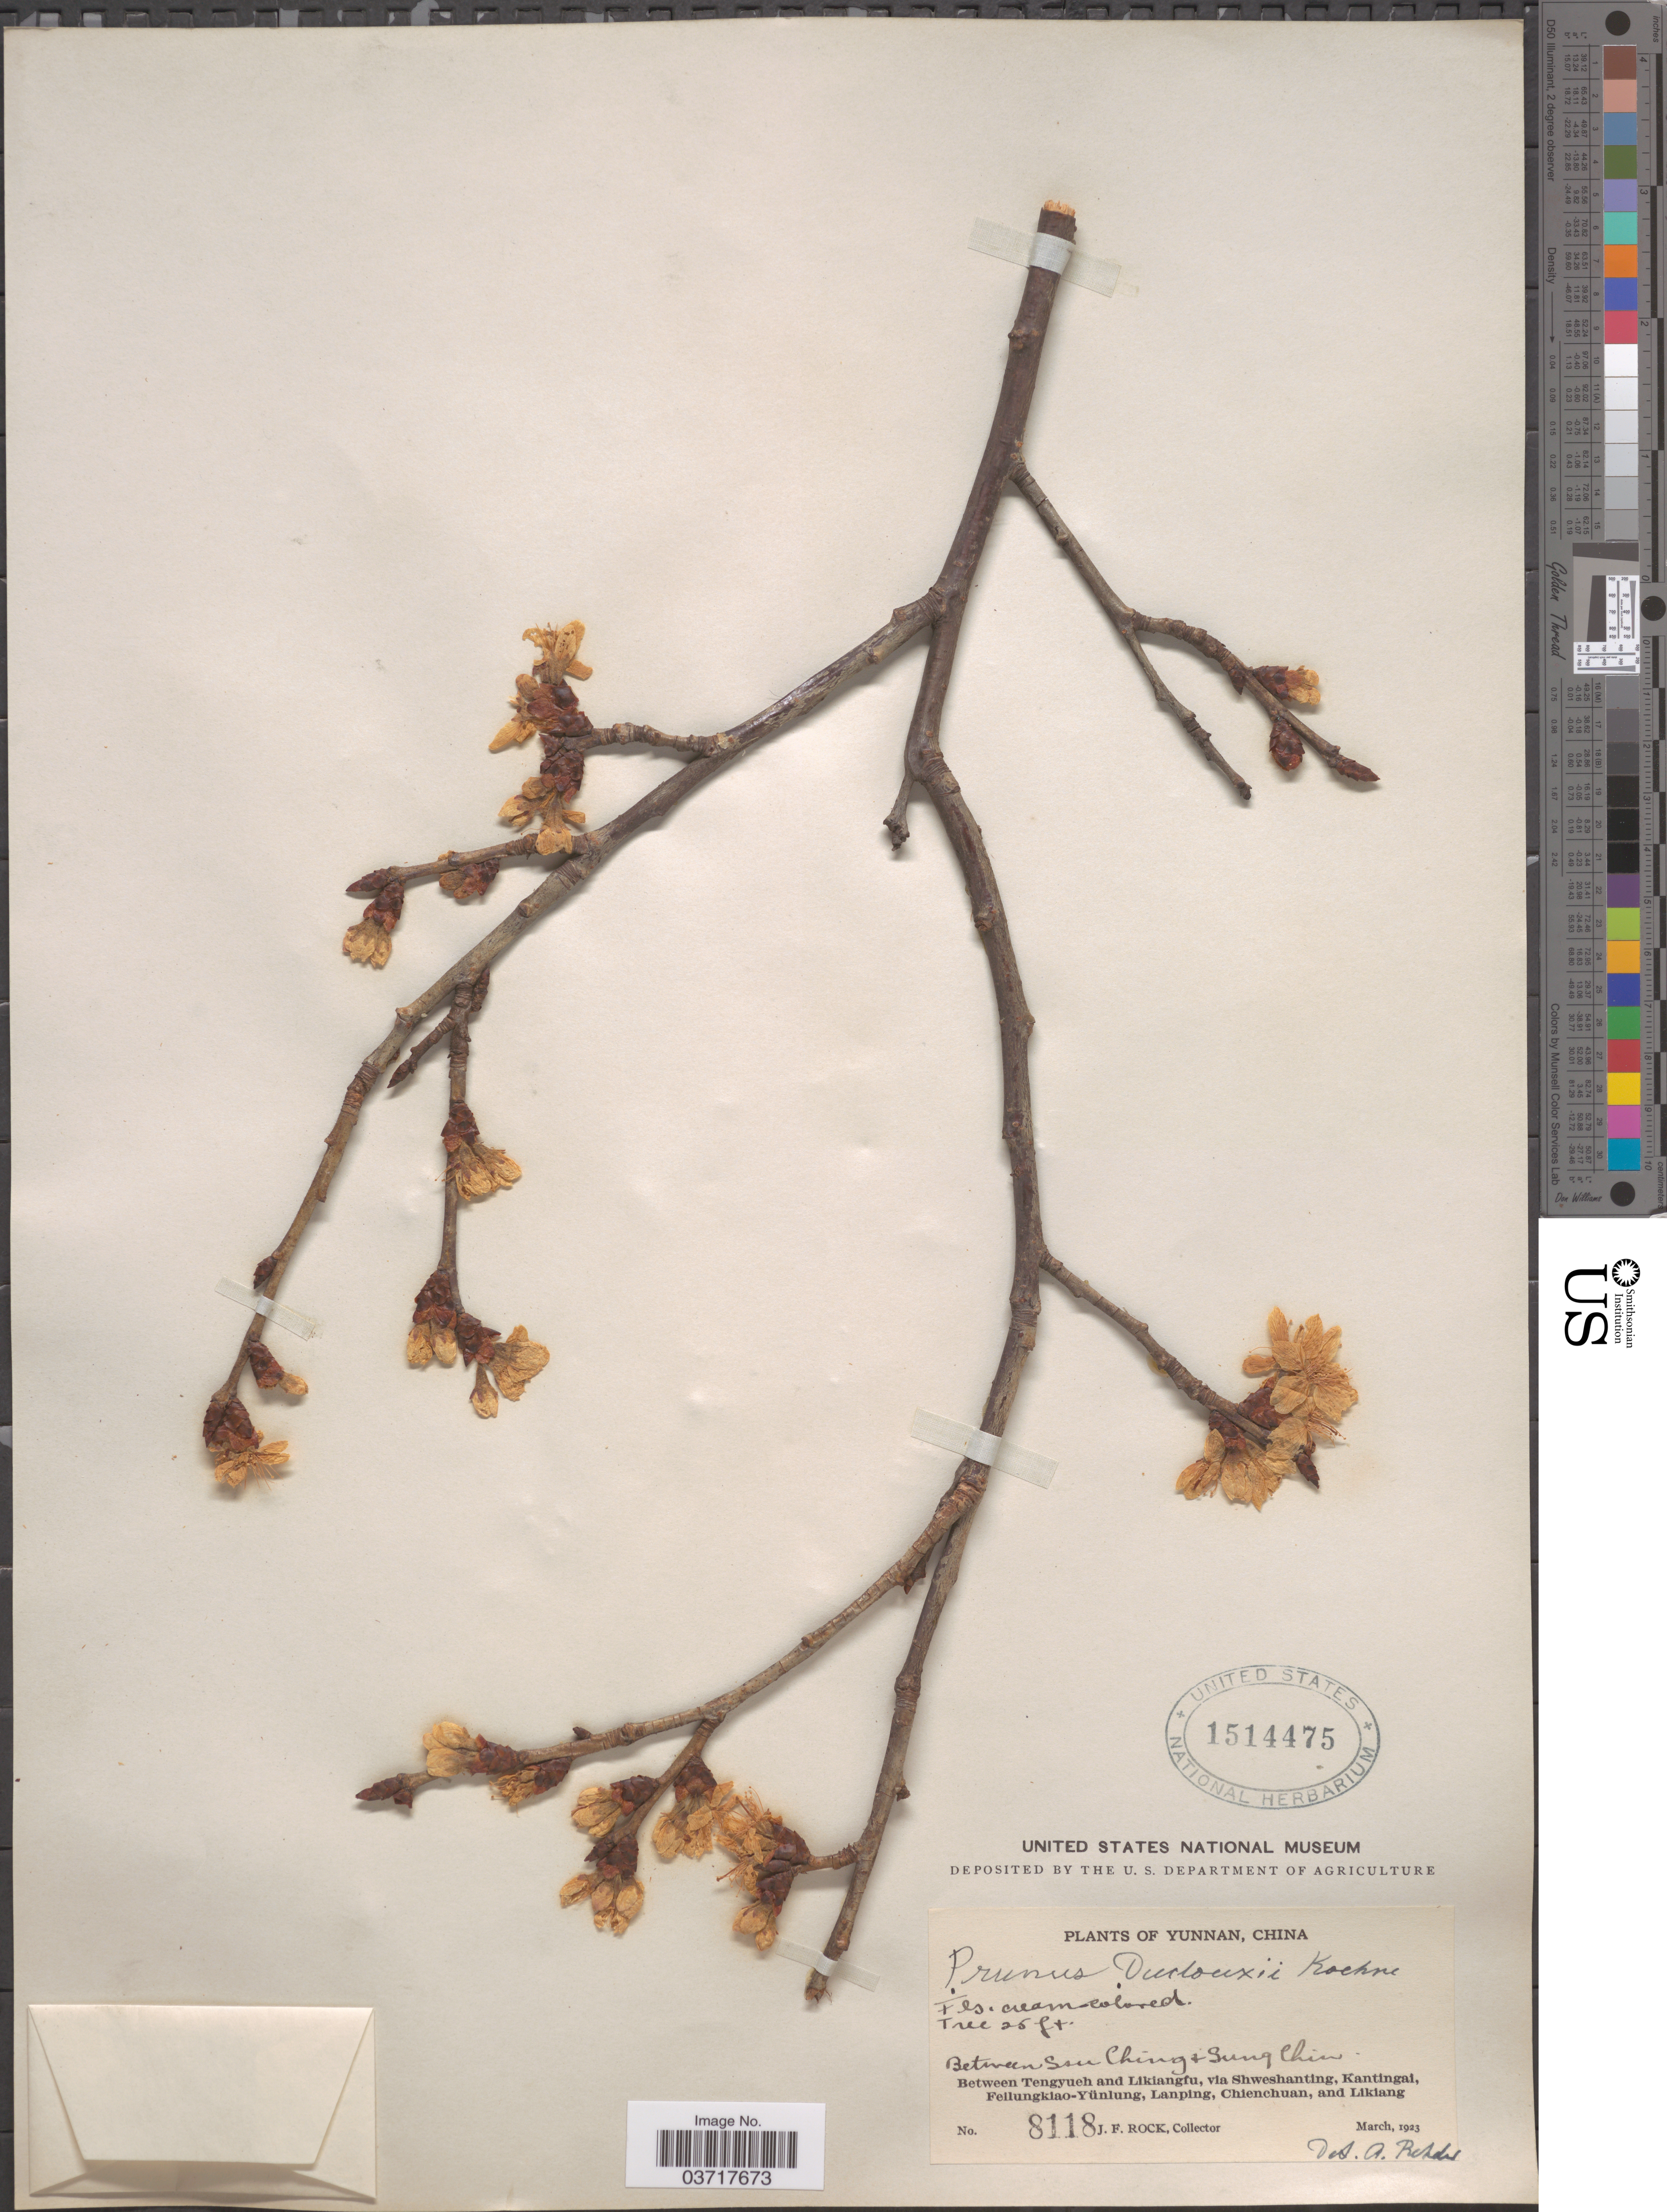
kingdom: Plantae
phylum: Tracheophyta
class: Magnoliopsida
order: Rosales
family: Rosaceae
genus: Prunus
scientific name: Prunus duclouxii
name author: Koehne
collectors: J. Rock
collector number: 8118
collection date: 1923-03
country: China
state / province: Yunnan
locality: Between Ssu/ Ching + Sung Chin [interpreted]. Between Tengyueh and Likiangfu, via Shweshanting, Kantingai, Feilungkiao-Yünlung, Lanping, Chienchuan, and Likiang.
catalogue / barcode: US 1514475